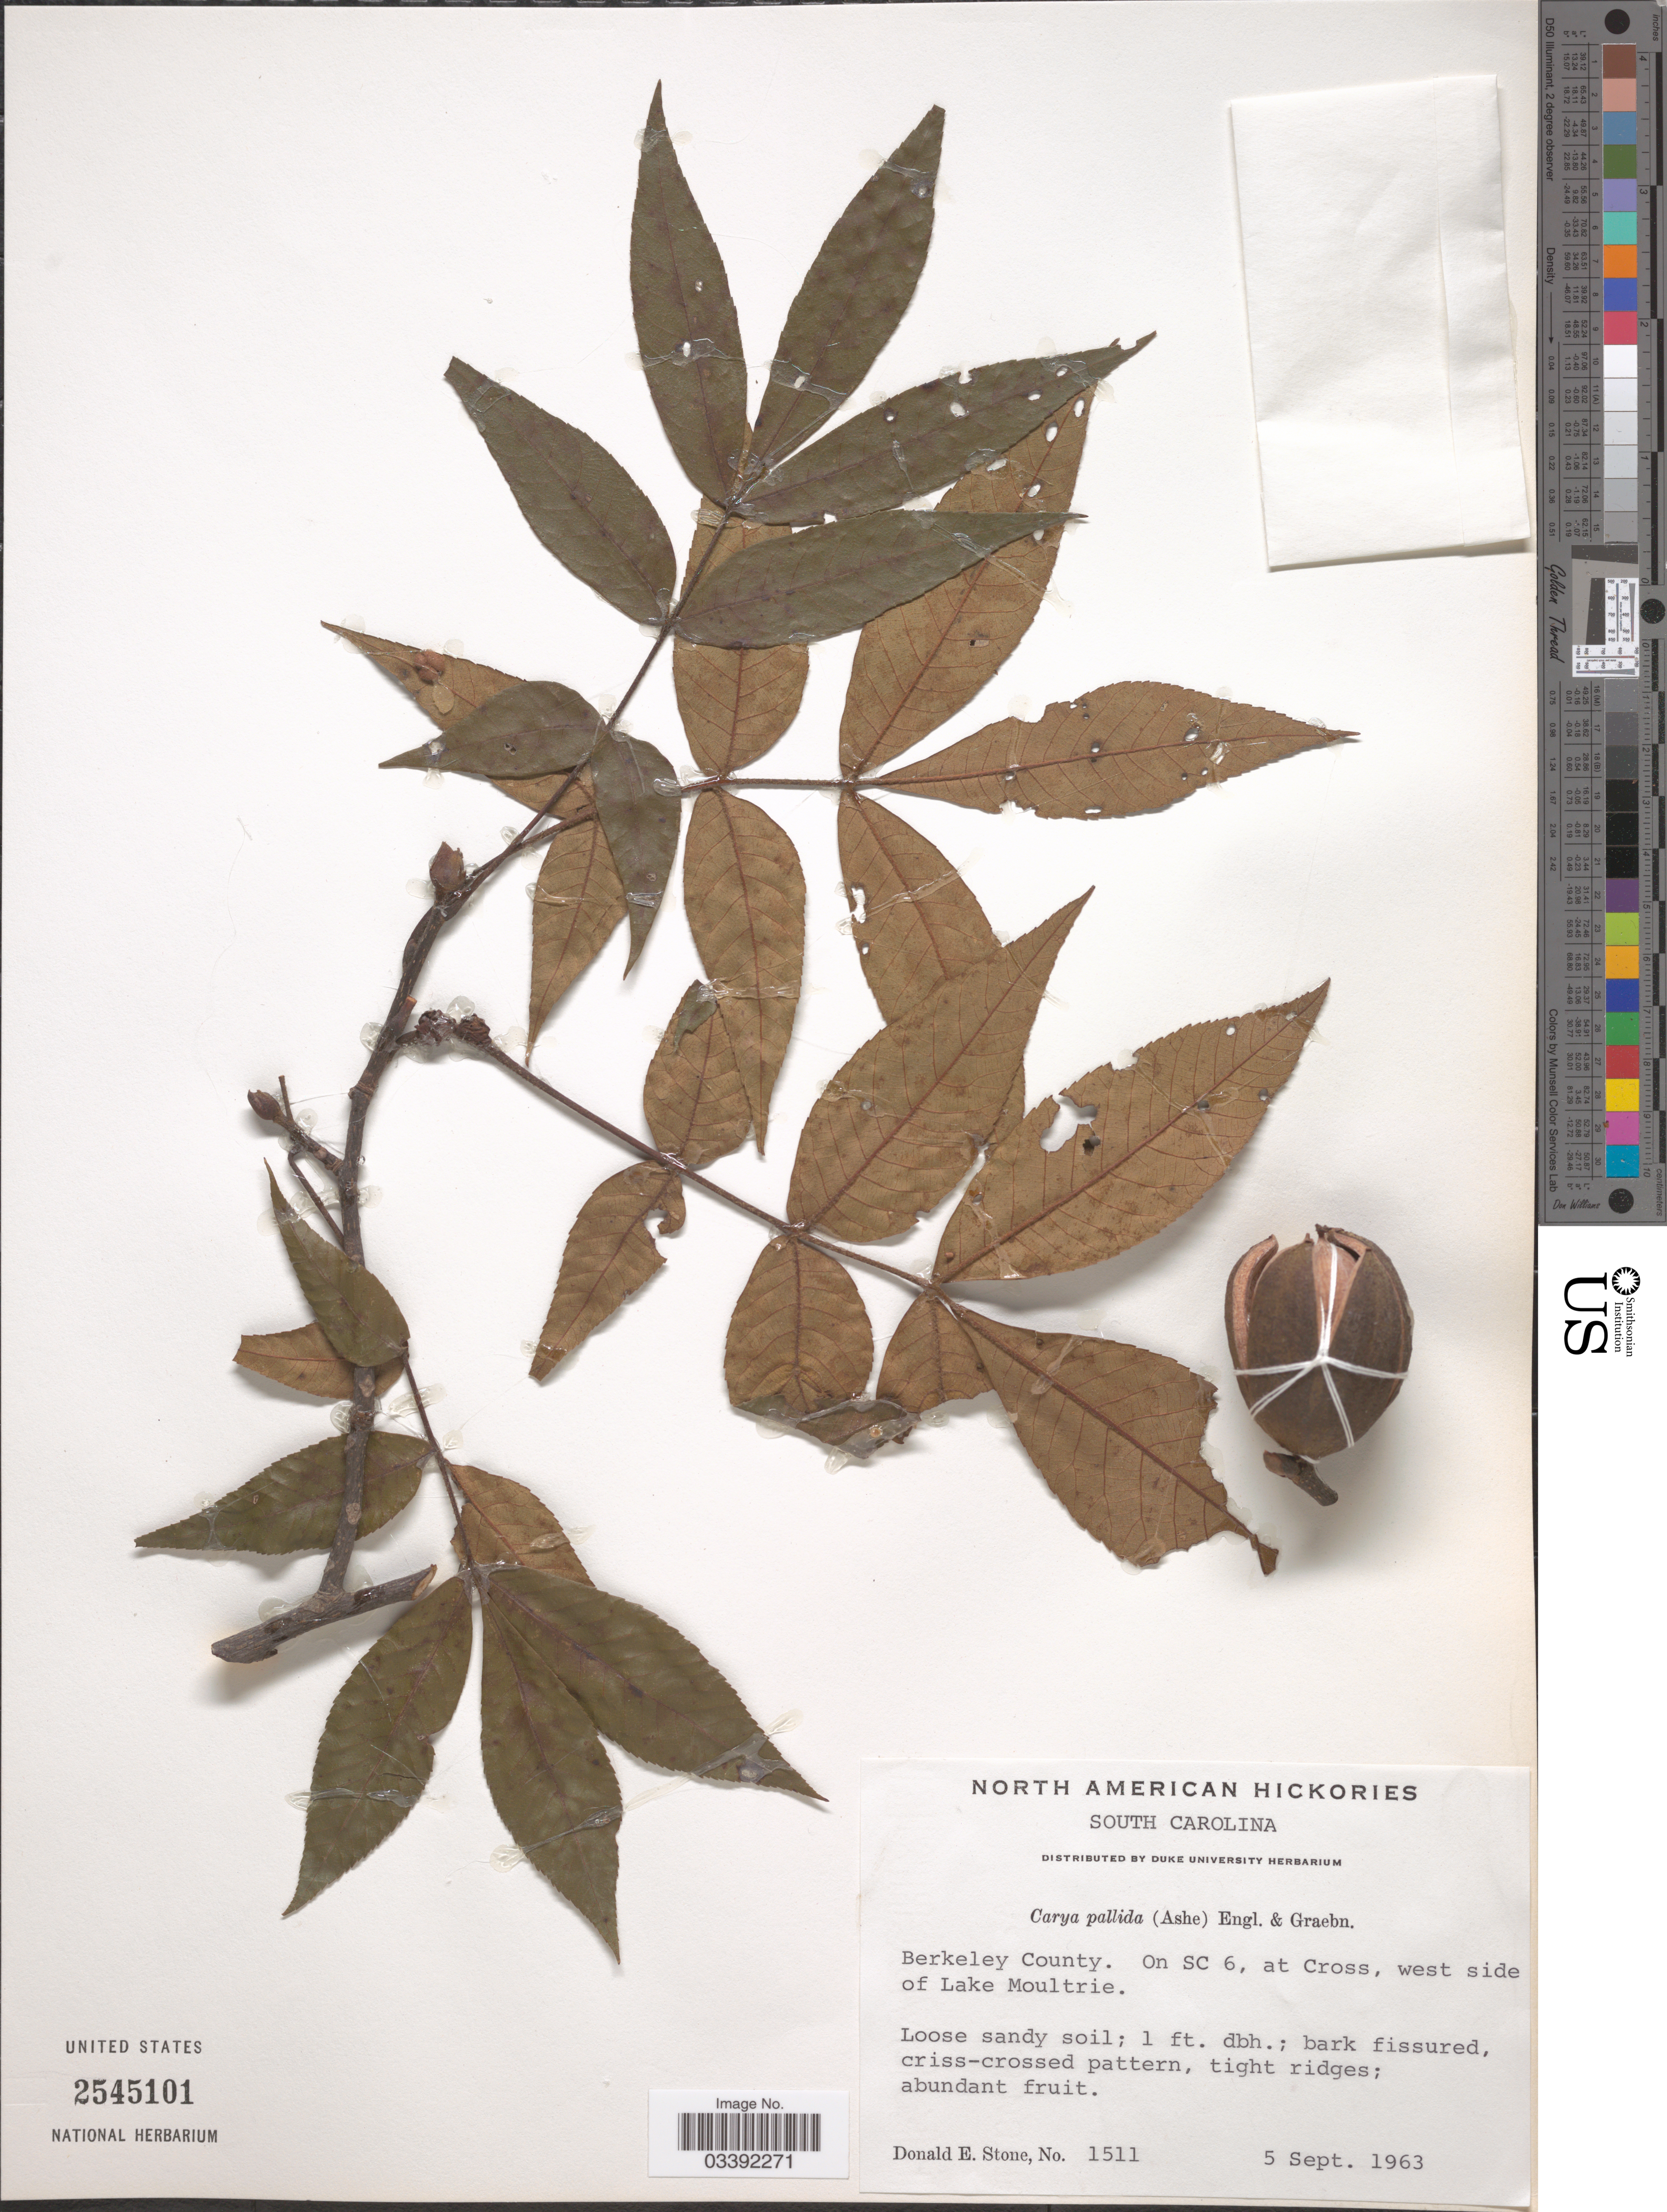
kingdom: Plantae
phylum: Tracheophyta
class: Magnoliopsida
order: Fagales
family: Juglandaceae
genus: Carya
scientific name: Carya pallida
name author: (Ashe) Engl. & Graebner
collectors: D. Stone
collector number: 1511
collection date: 1963-09-05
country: United States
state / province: South Carolina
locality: Berkeley County. On SC 6, at Cross, west side of Lake Moultrie.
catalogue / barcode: US 2545101